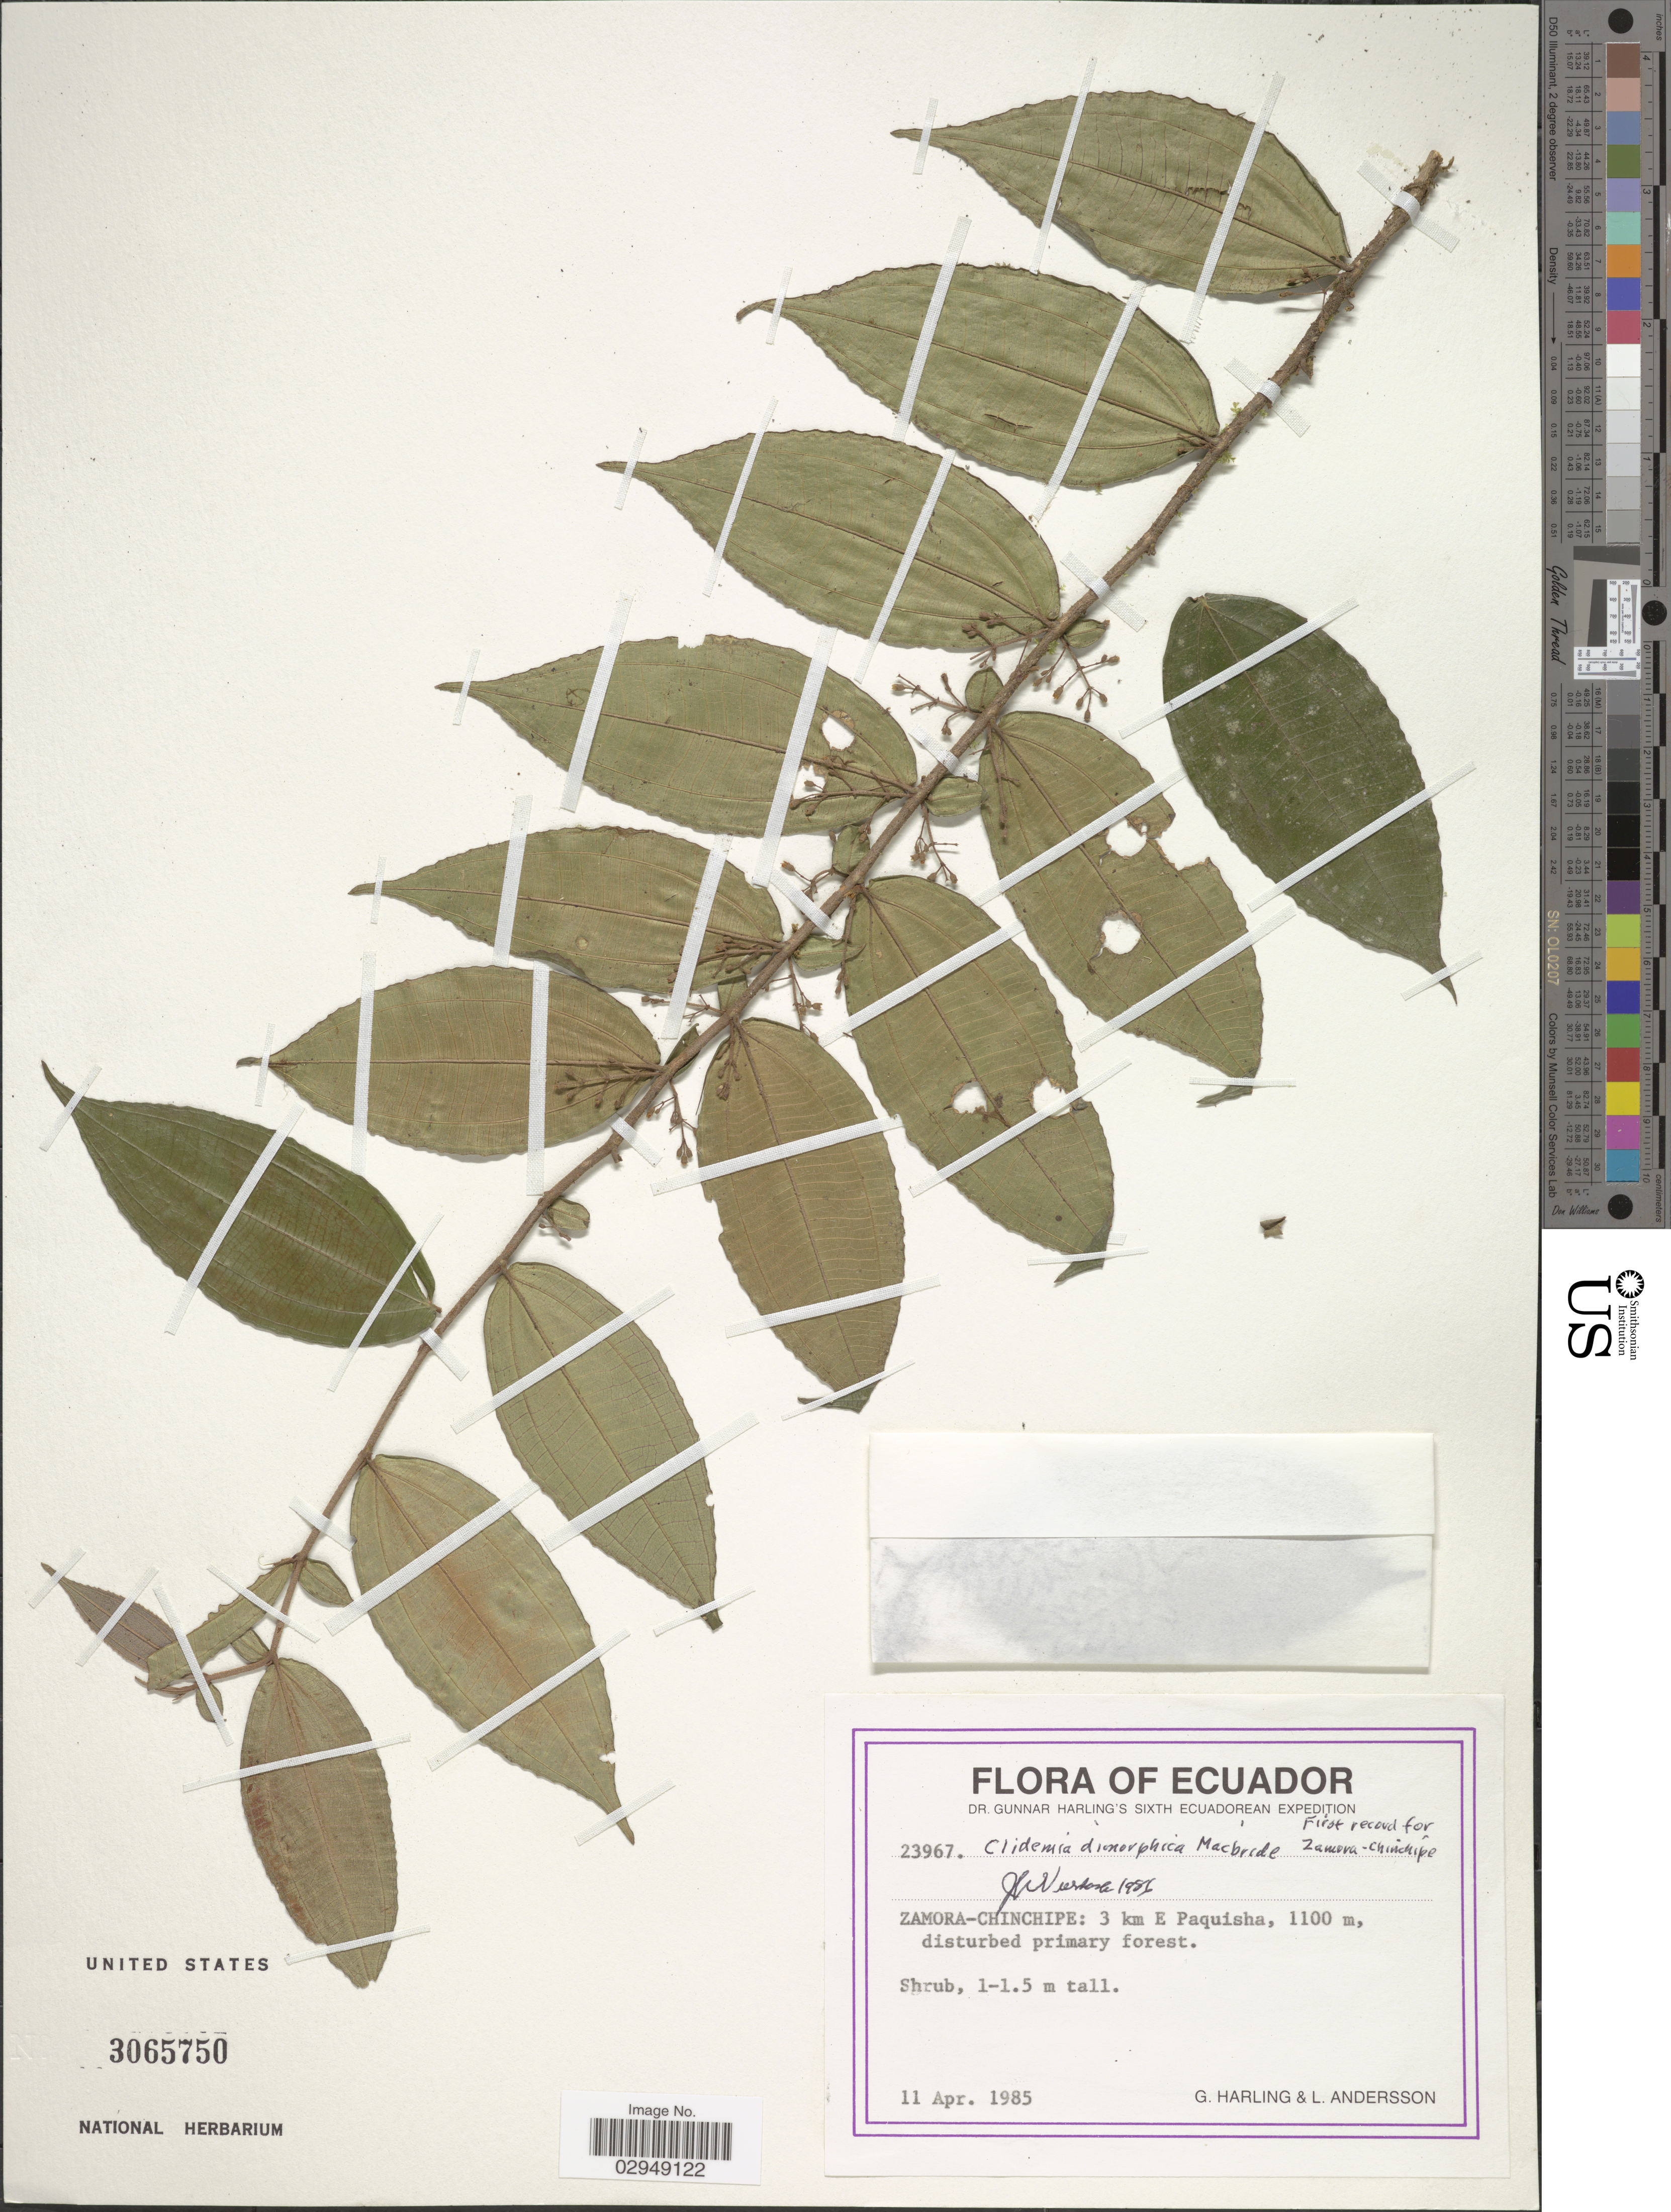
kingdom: Plantae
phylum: Tracheophyta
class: Magnoliopsida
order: Myrtales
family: Melastomataceae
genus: Clidemia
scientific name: Clidemia dimorphica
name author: J.F. Macbr.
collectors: G. Harling & L. Andersson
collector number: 23967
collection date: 1985-04-11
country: Ecuador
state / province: Zamora-Chinchipe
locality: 3 km E Paquisha.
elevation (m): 1100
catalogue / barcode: US 3065750